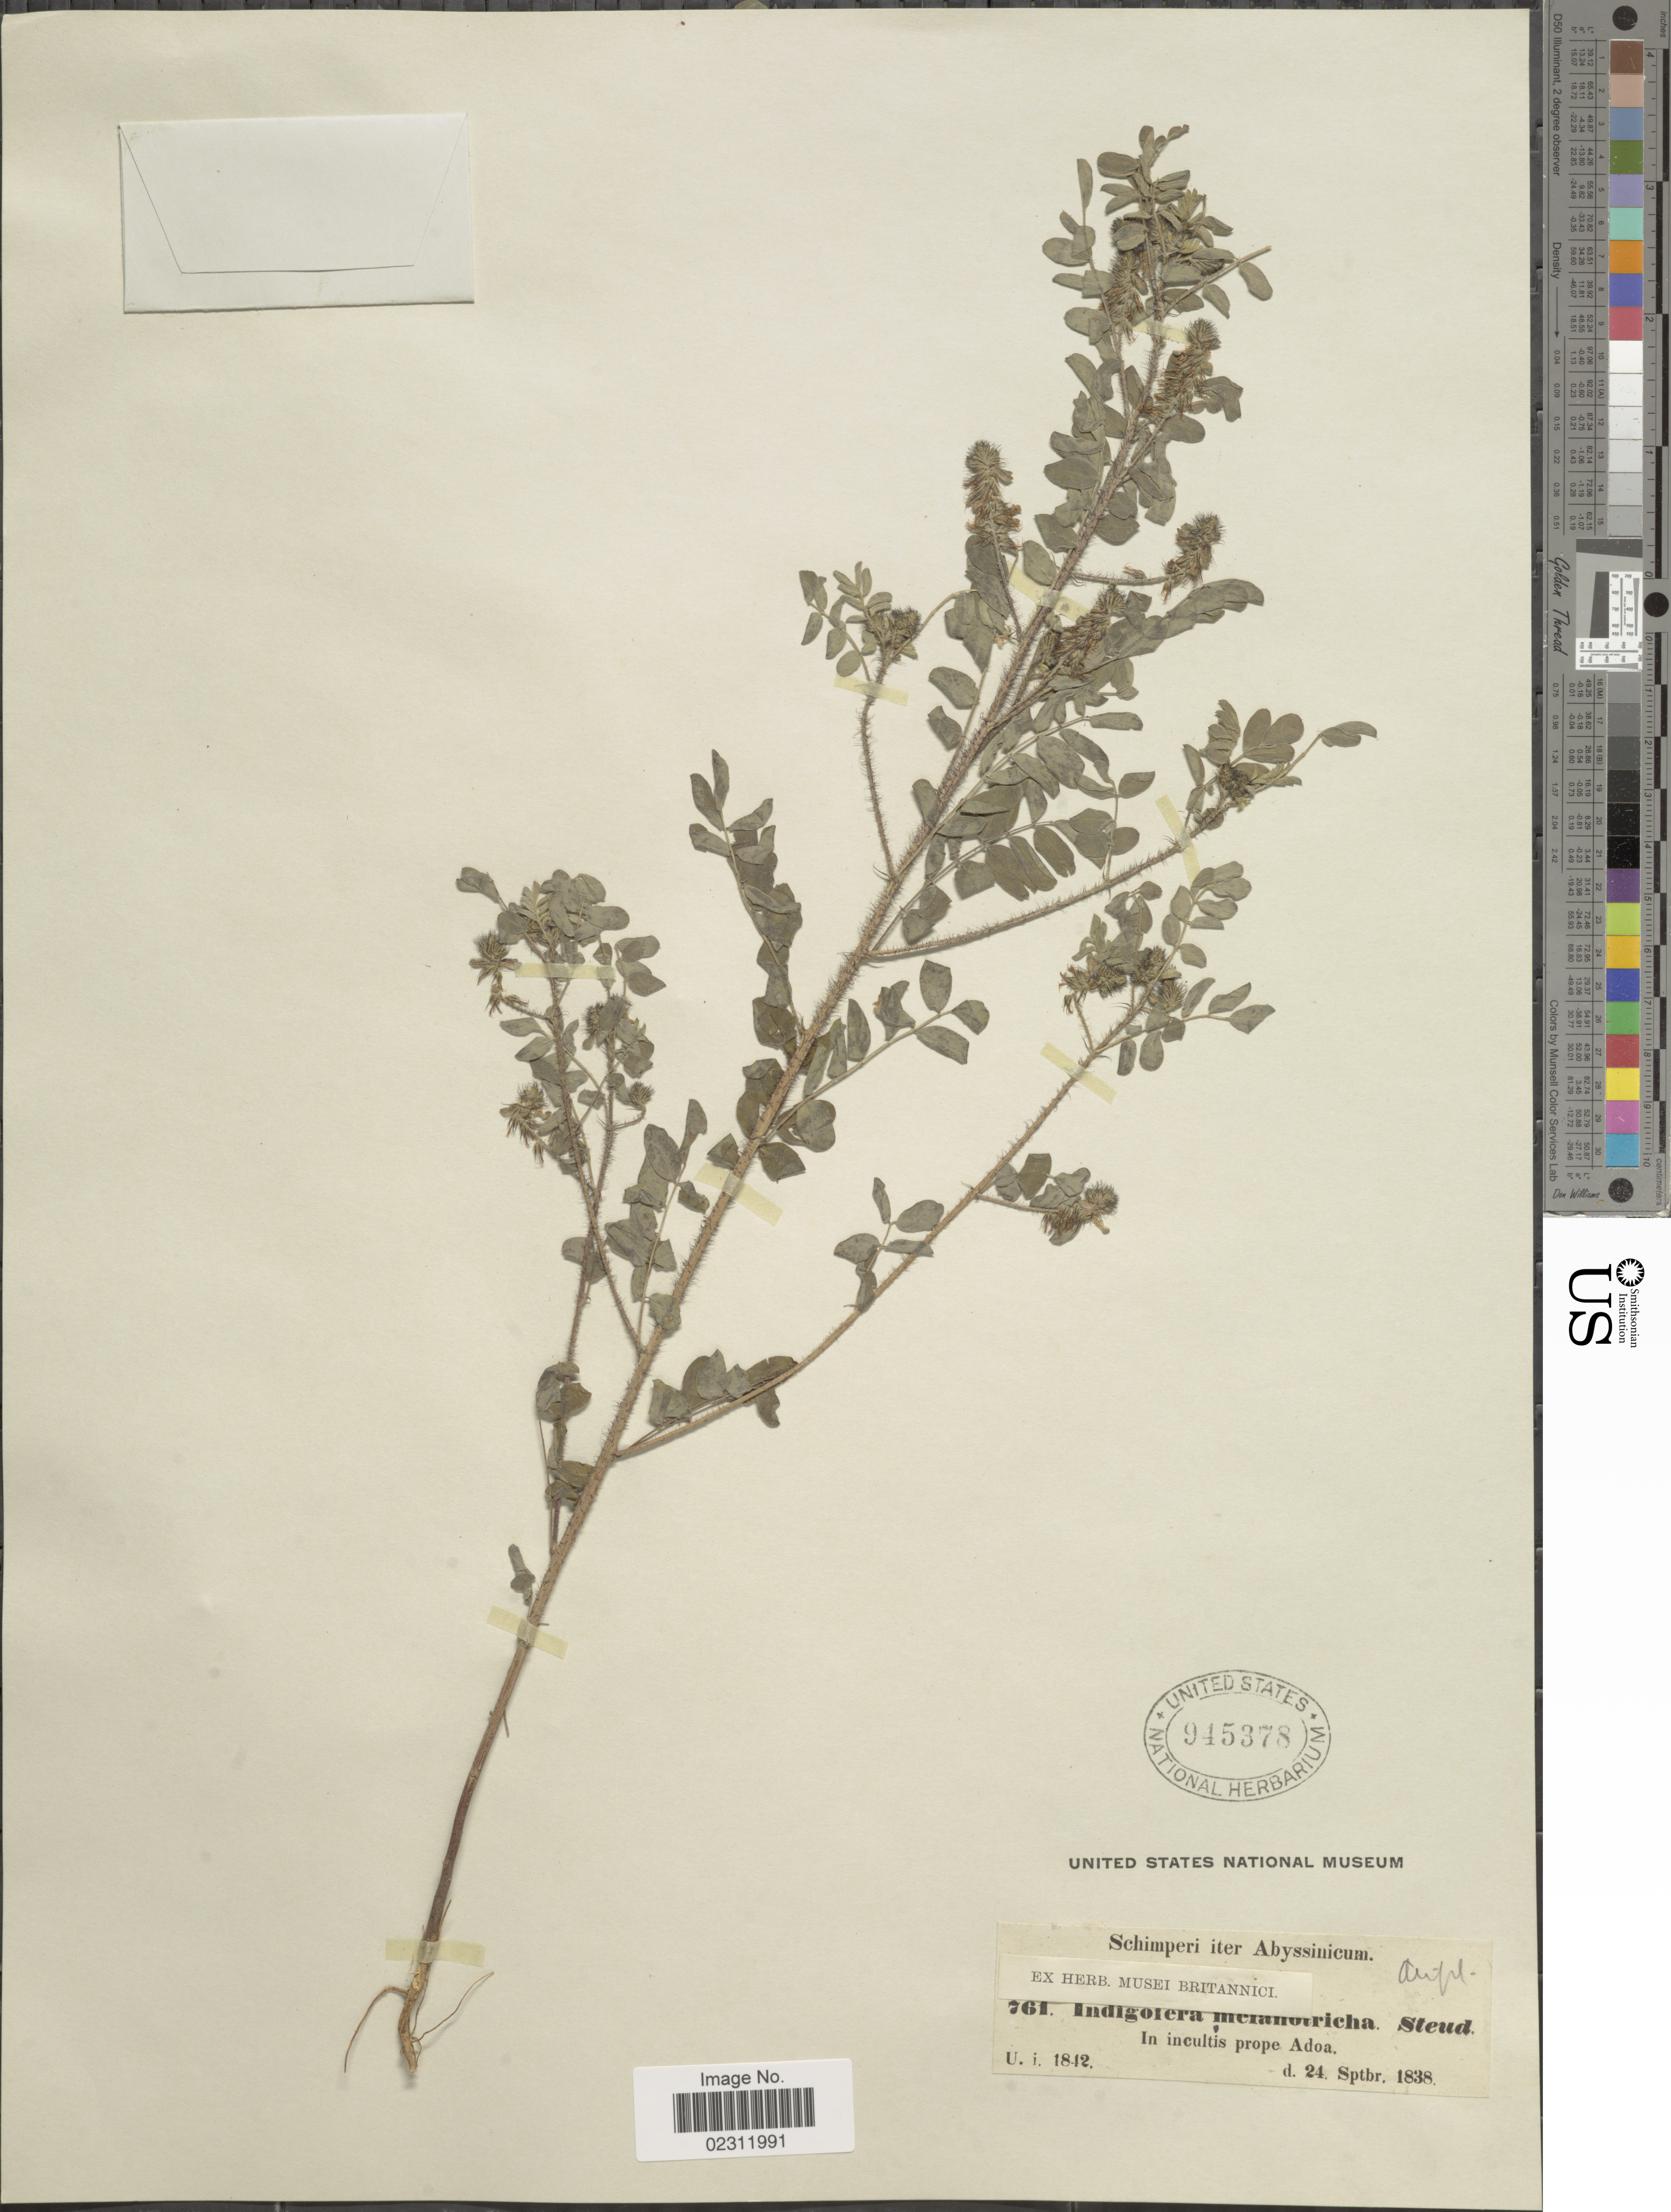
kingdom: Plantae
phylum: Tracheophyta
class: Magnoliopsida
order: Fabales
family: Fabaceae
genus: Indigofera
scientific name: Indigofera melanotricha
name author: Steud. ex A. Rich.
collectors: -. Schimper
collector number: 761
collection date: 1838-09-24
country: Eritrea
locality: Abbysinicum, prope Adoa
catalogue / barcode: US 945378